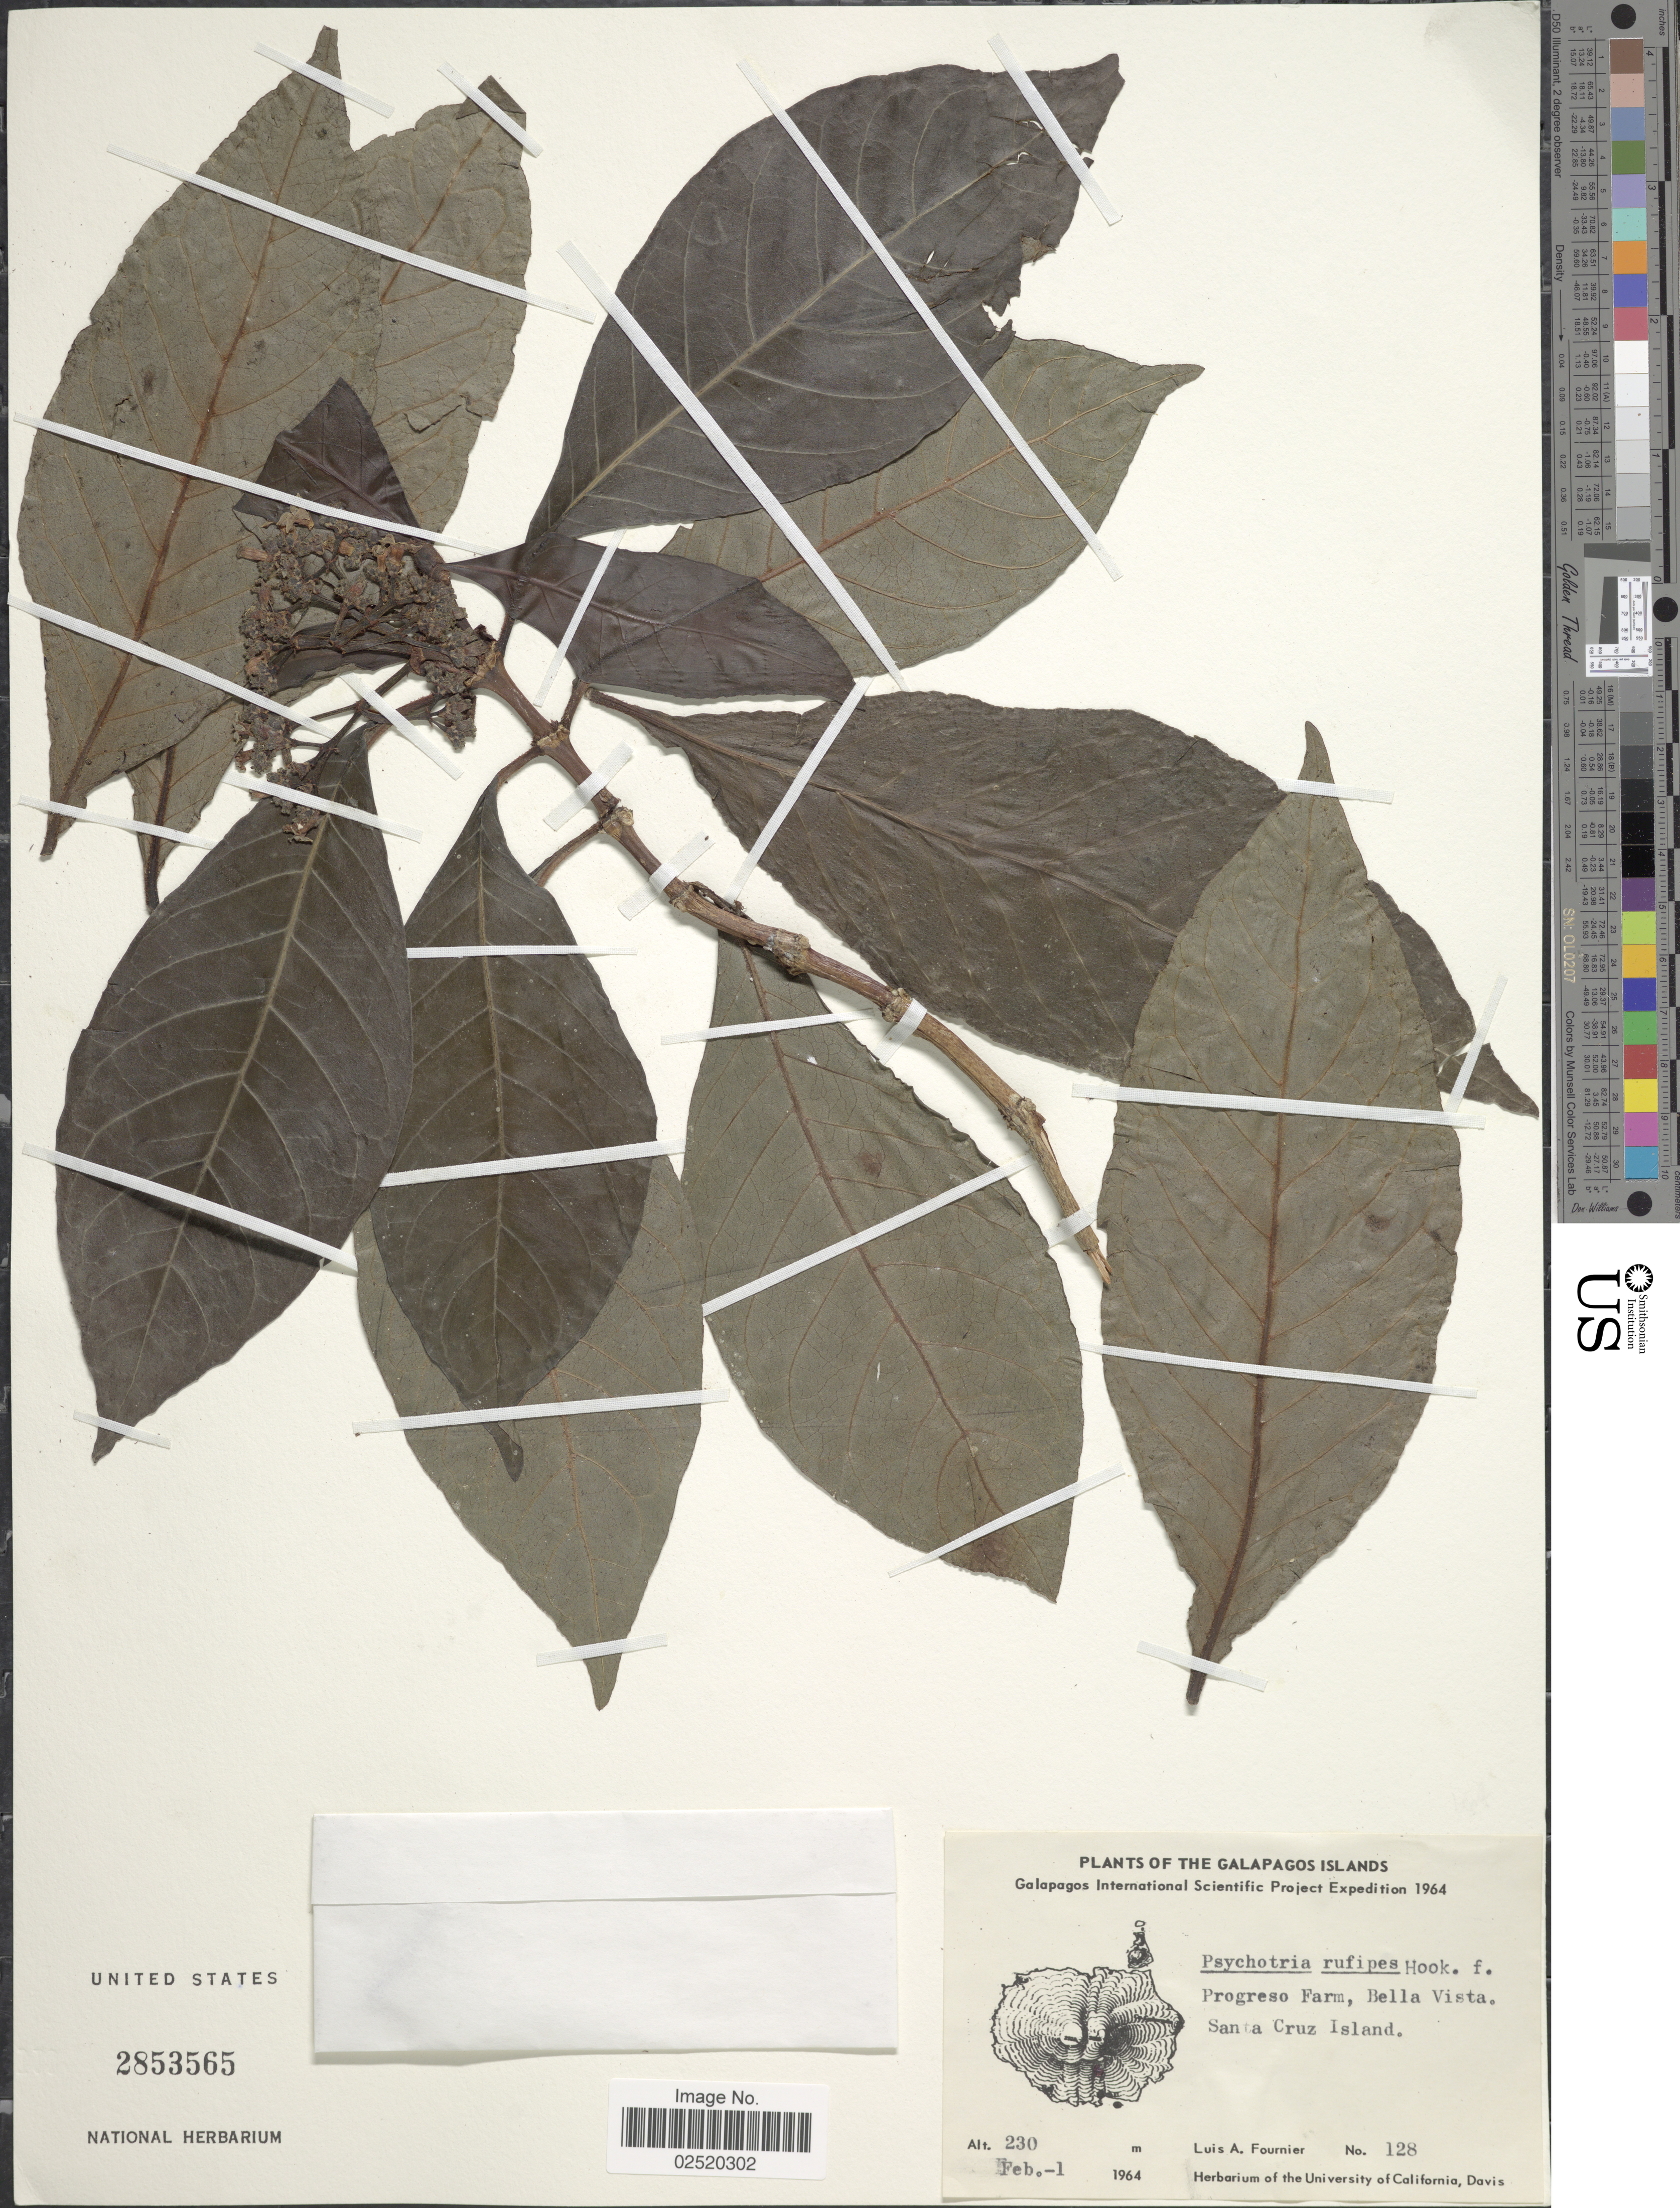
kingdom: Plantae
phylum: Tracheophyta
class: Magnoliopsida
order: Gentianales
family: Rubiaceae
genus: Psychotria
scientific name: Psychotria rufipes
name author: Hook. f.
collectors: L. A. Fournier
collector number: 128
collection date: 1964-02-01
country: Ecuador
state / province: Colón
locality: The Galapagos Islands, Progreso Farm, Bella Vista, Santa Cruz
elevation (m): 230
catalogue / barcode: US 2853565